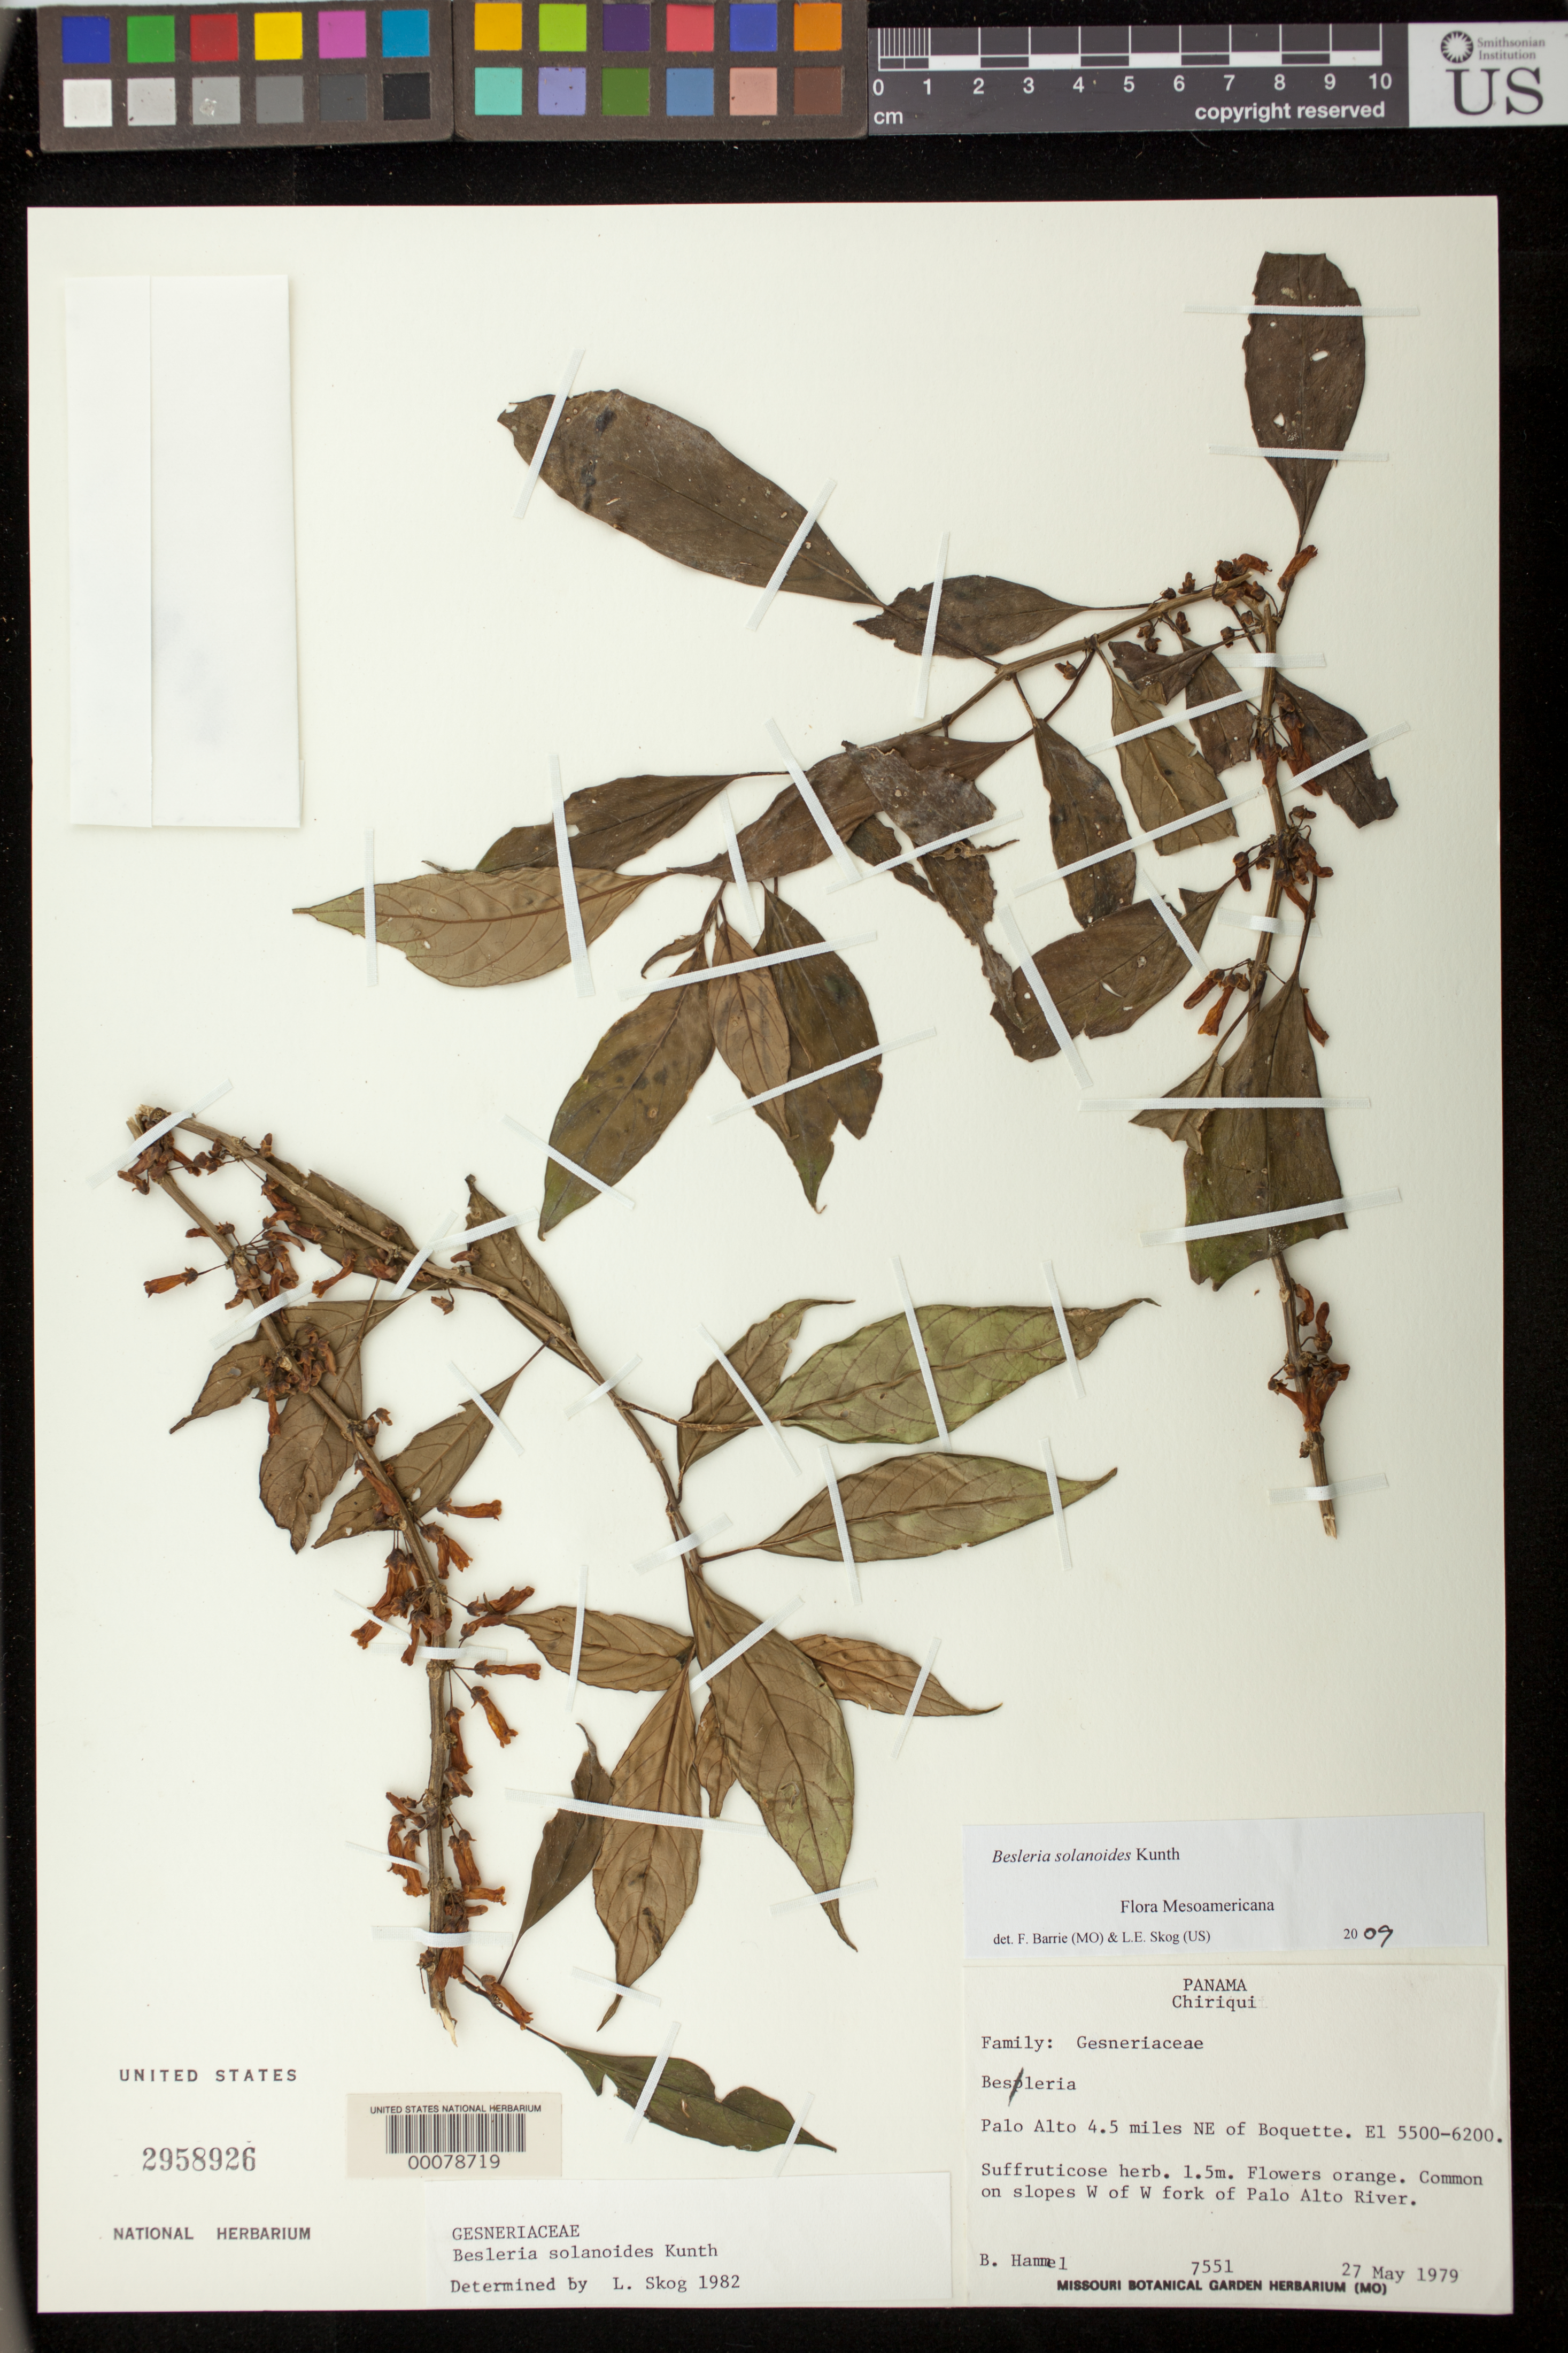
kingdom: Plantae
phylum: Tracheophyta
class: Magnoliopsida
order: Lamiales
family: Gesneriaceae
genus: Besleria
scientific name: Besleria solanoides var. solanoides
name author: Kunth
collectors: B. Hammel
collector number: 7551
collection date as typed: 27 May 1979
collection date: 1979-05-27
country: Panama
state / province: Chiriquí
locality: Palo Alto 4.5 mi NE of Boquette, W of west fork of Palo Alto River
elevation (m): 1676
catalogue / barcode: US 2958926